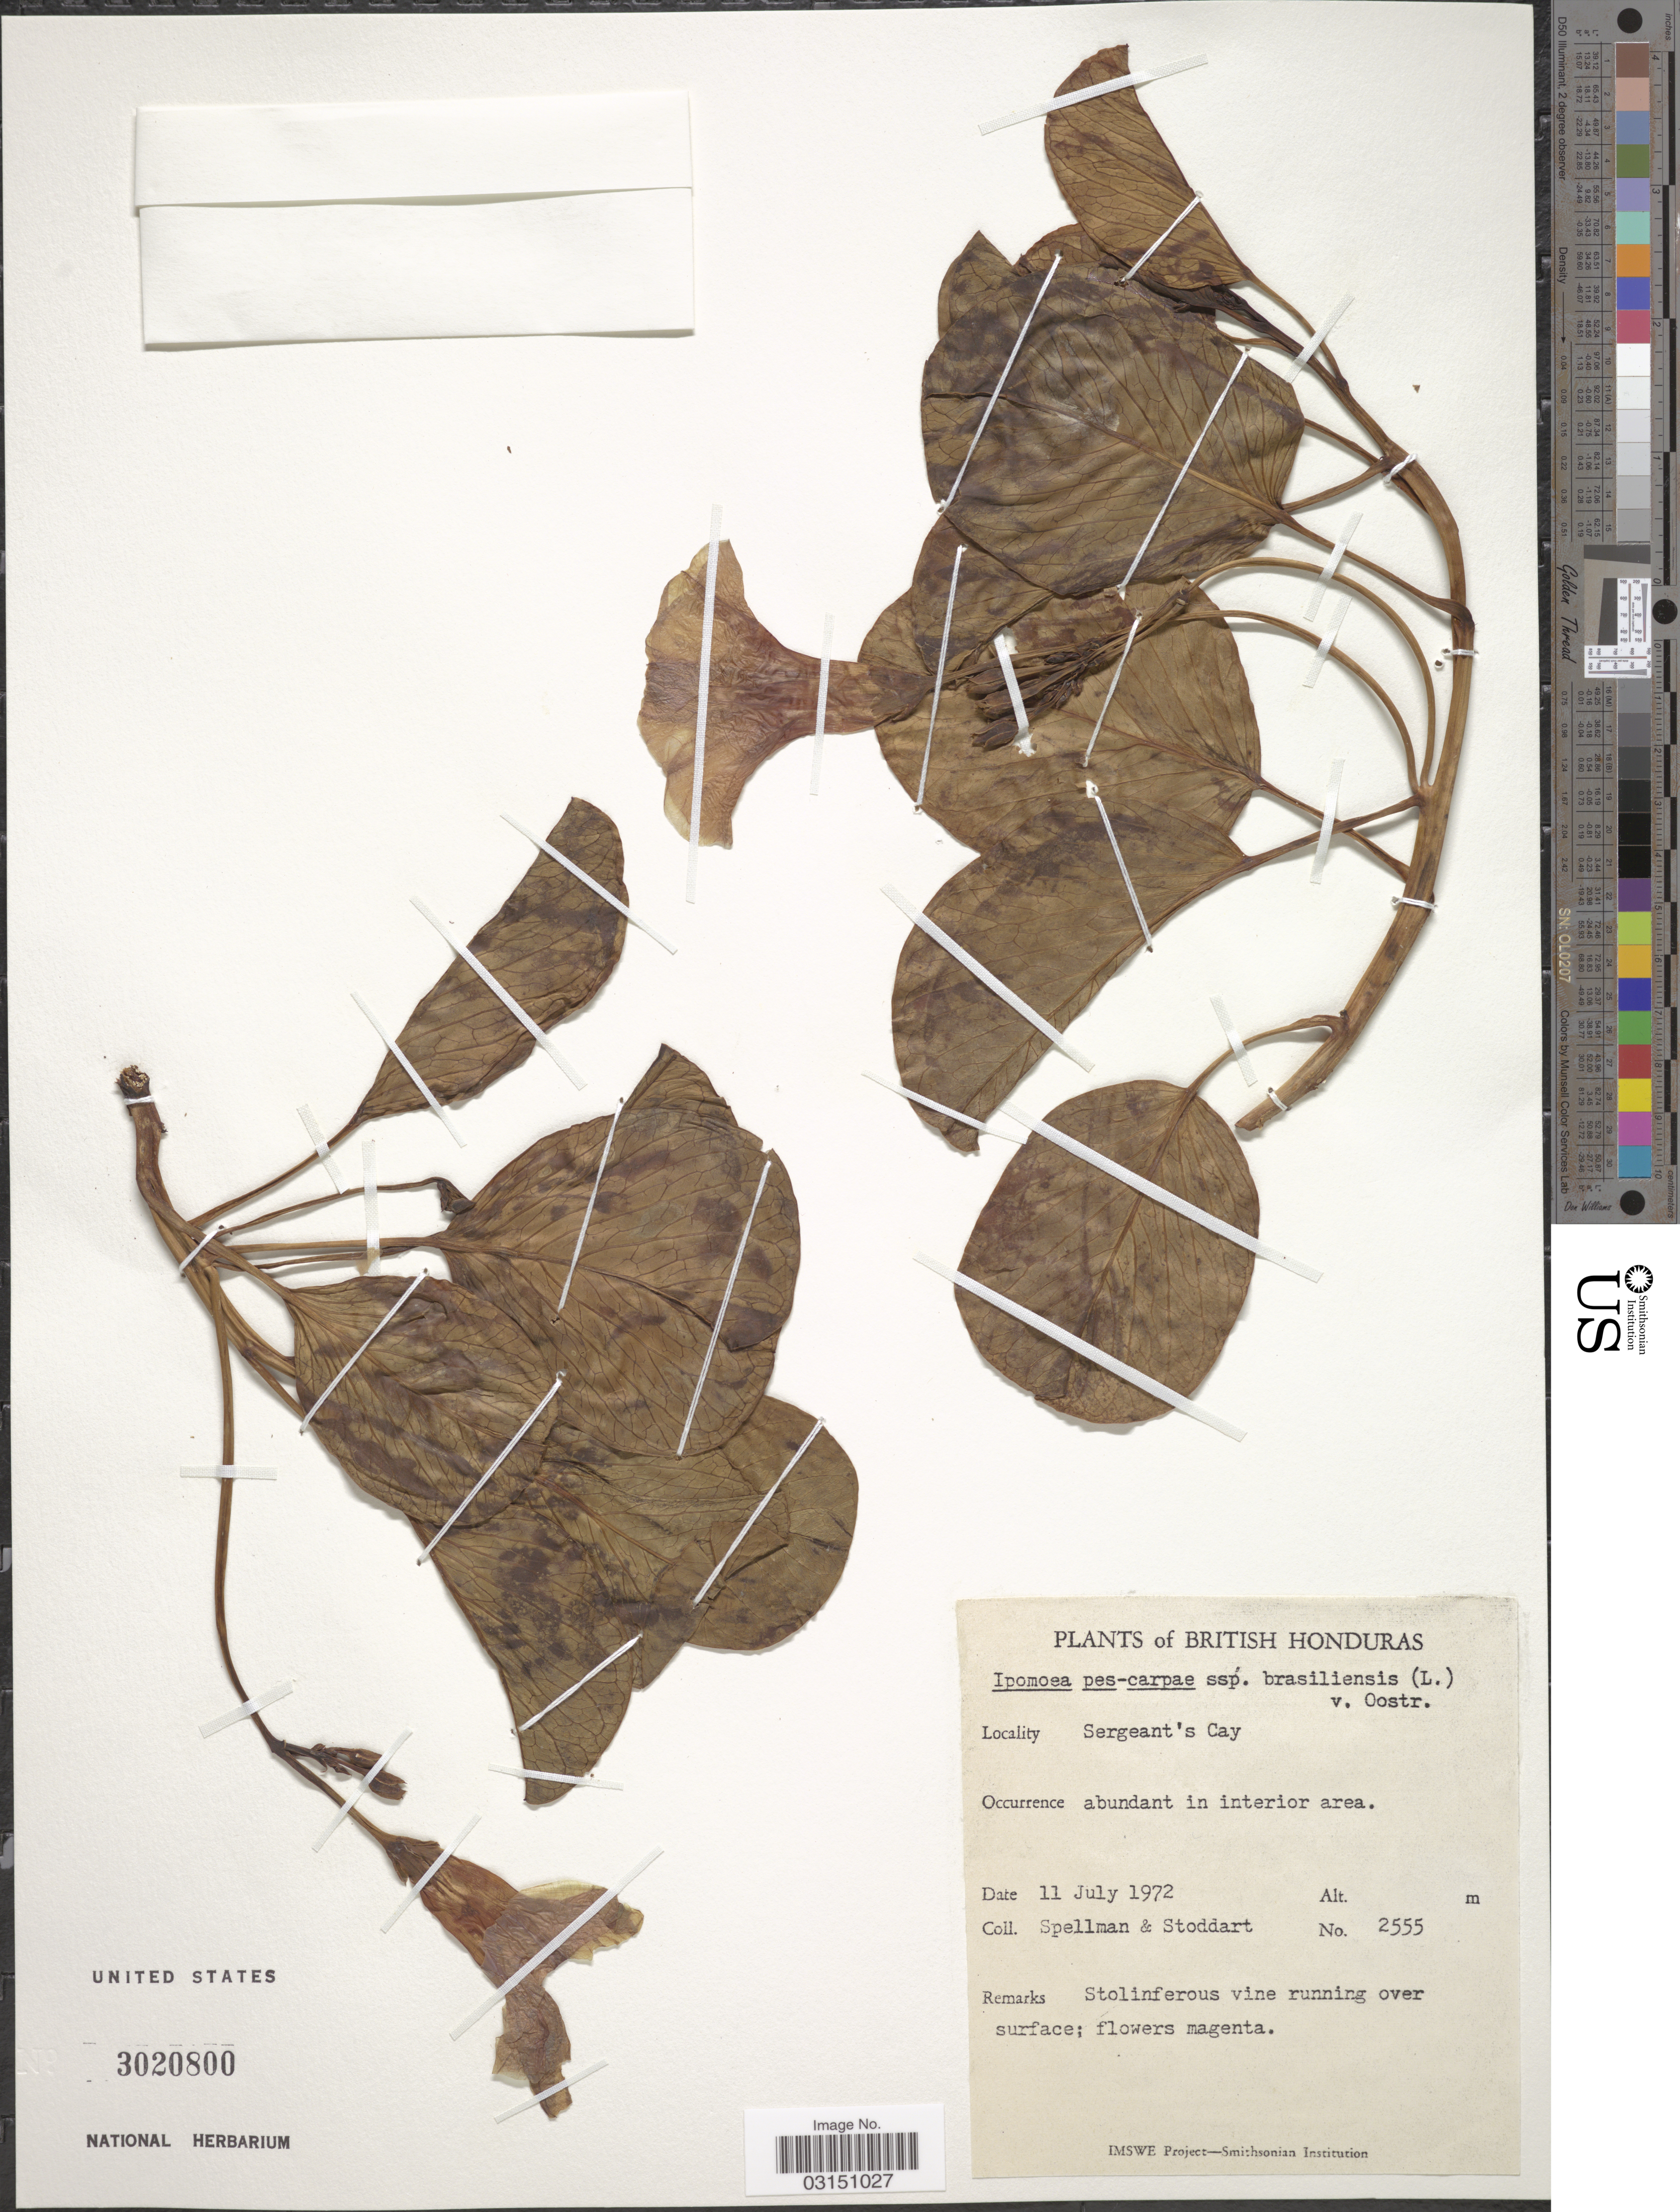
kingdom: Plantae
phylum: Tracheophyta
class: Magnoliopsida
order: Solanales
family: Convolvulaceae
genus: Ipomoea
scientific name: Ipomoea pes-caprae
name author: (L.) R. Br.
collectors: Spellman, -- & -. Stoddart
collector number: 2555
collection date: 1972-07-11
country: Belize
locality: British Honduras. Sergeant's Cay, abundant in interior area.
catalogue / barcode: US 3020800